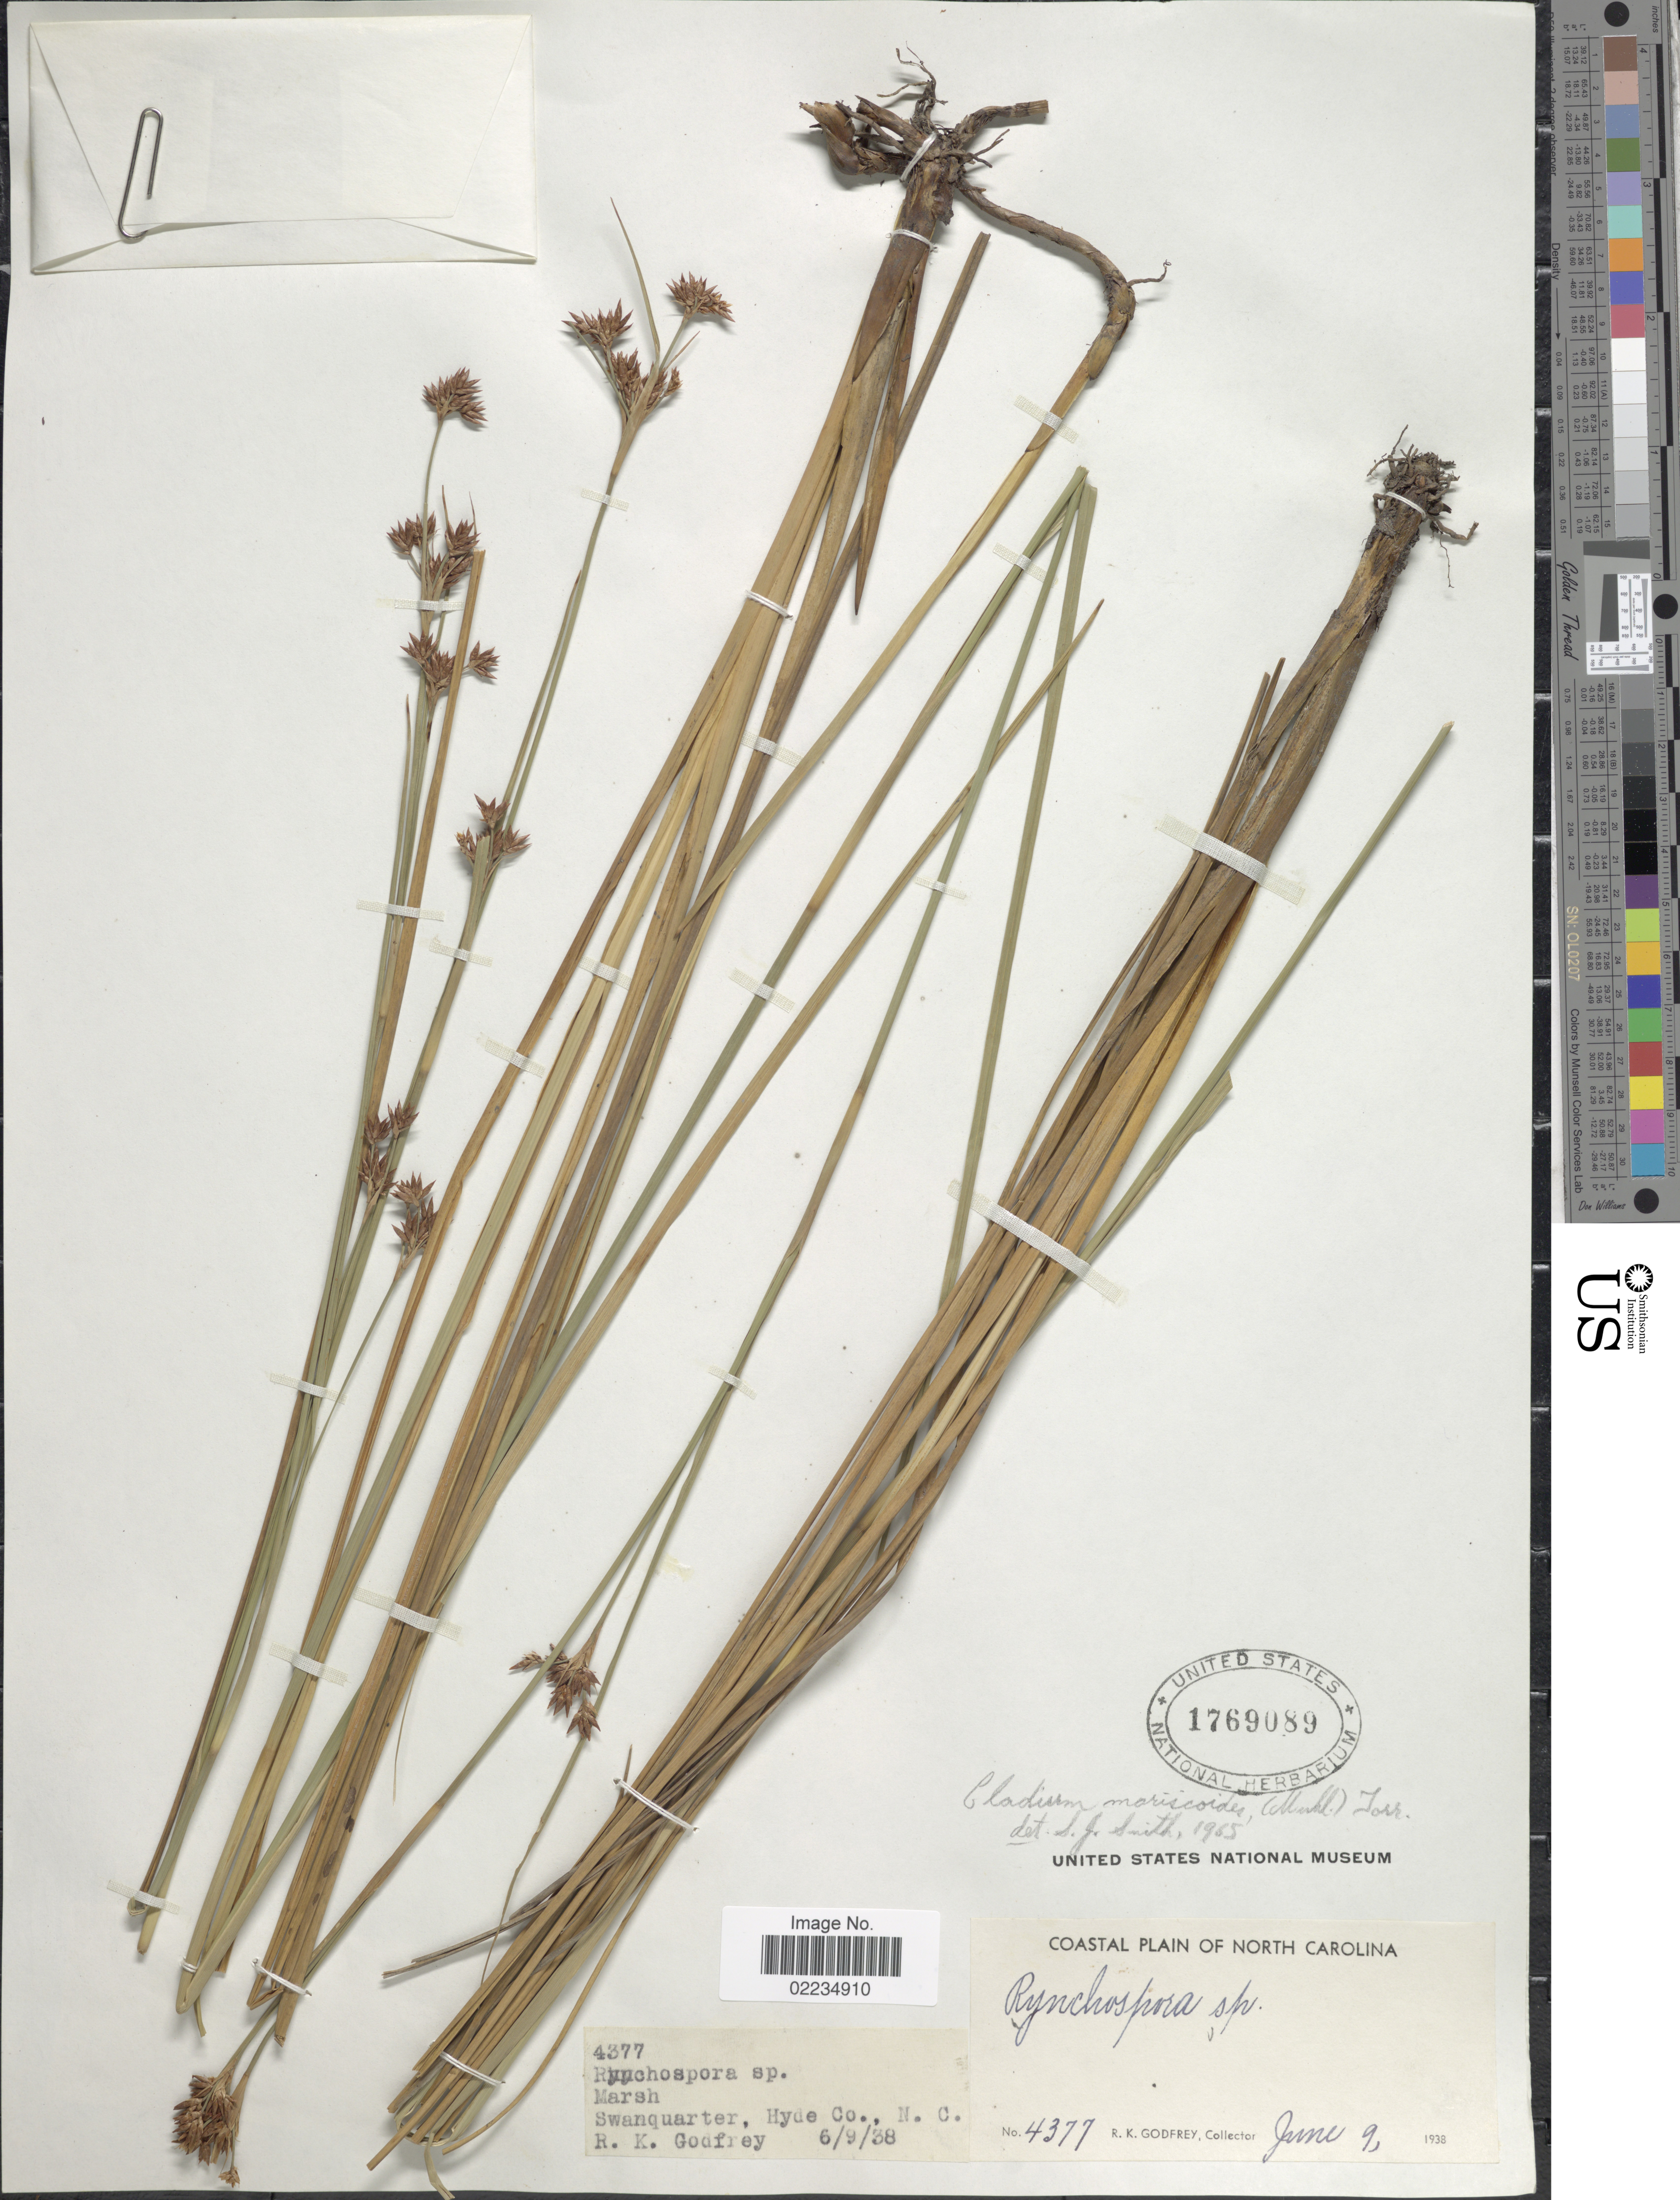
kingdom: Plantae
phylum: Tracheophyta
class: Liliopsida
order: Poales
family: Cyperaceae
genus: Cladium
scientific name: Cladium mariscoides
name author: (Muhl.) Torr.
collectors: R. K. Godfrey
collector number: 4377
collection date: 1938-06-09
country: United States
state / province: North Carolina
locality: Coastal Plain of North Carolina, Swanquarter, Hyde Co., N. C.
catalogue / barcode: US 1769089